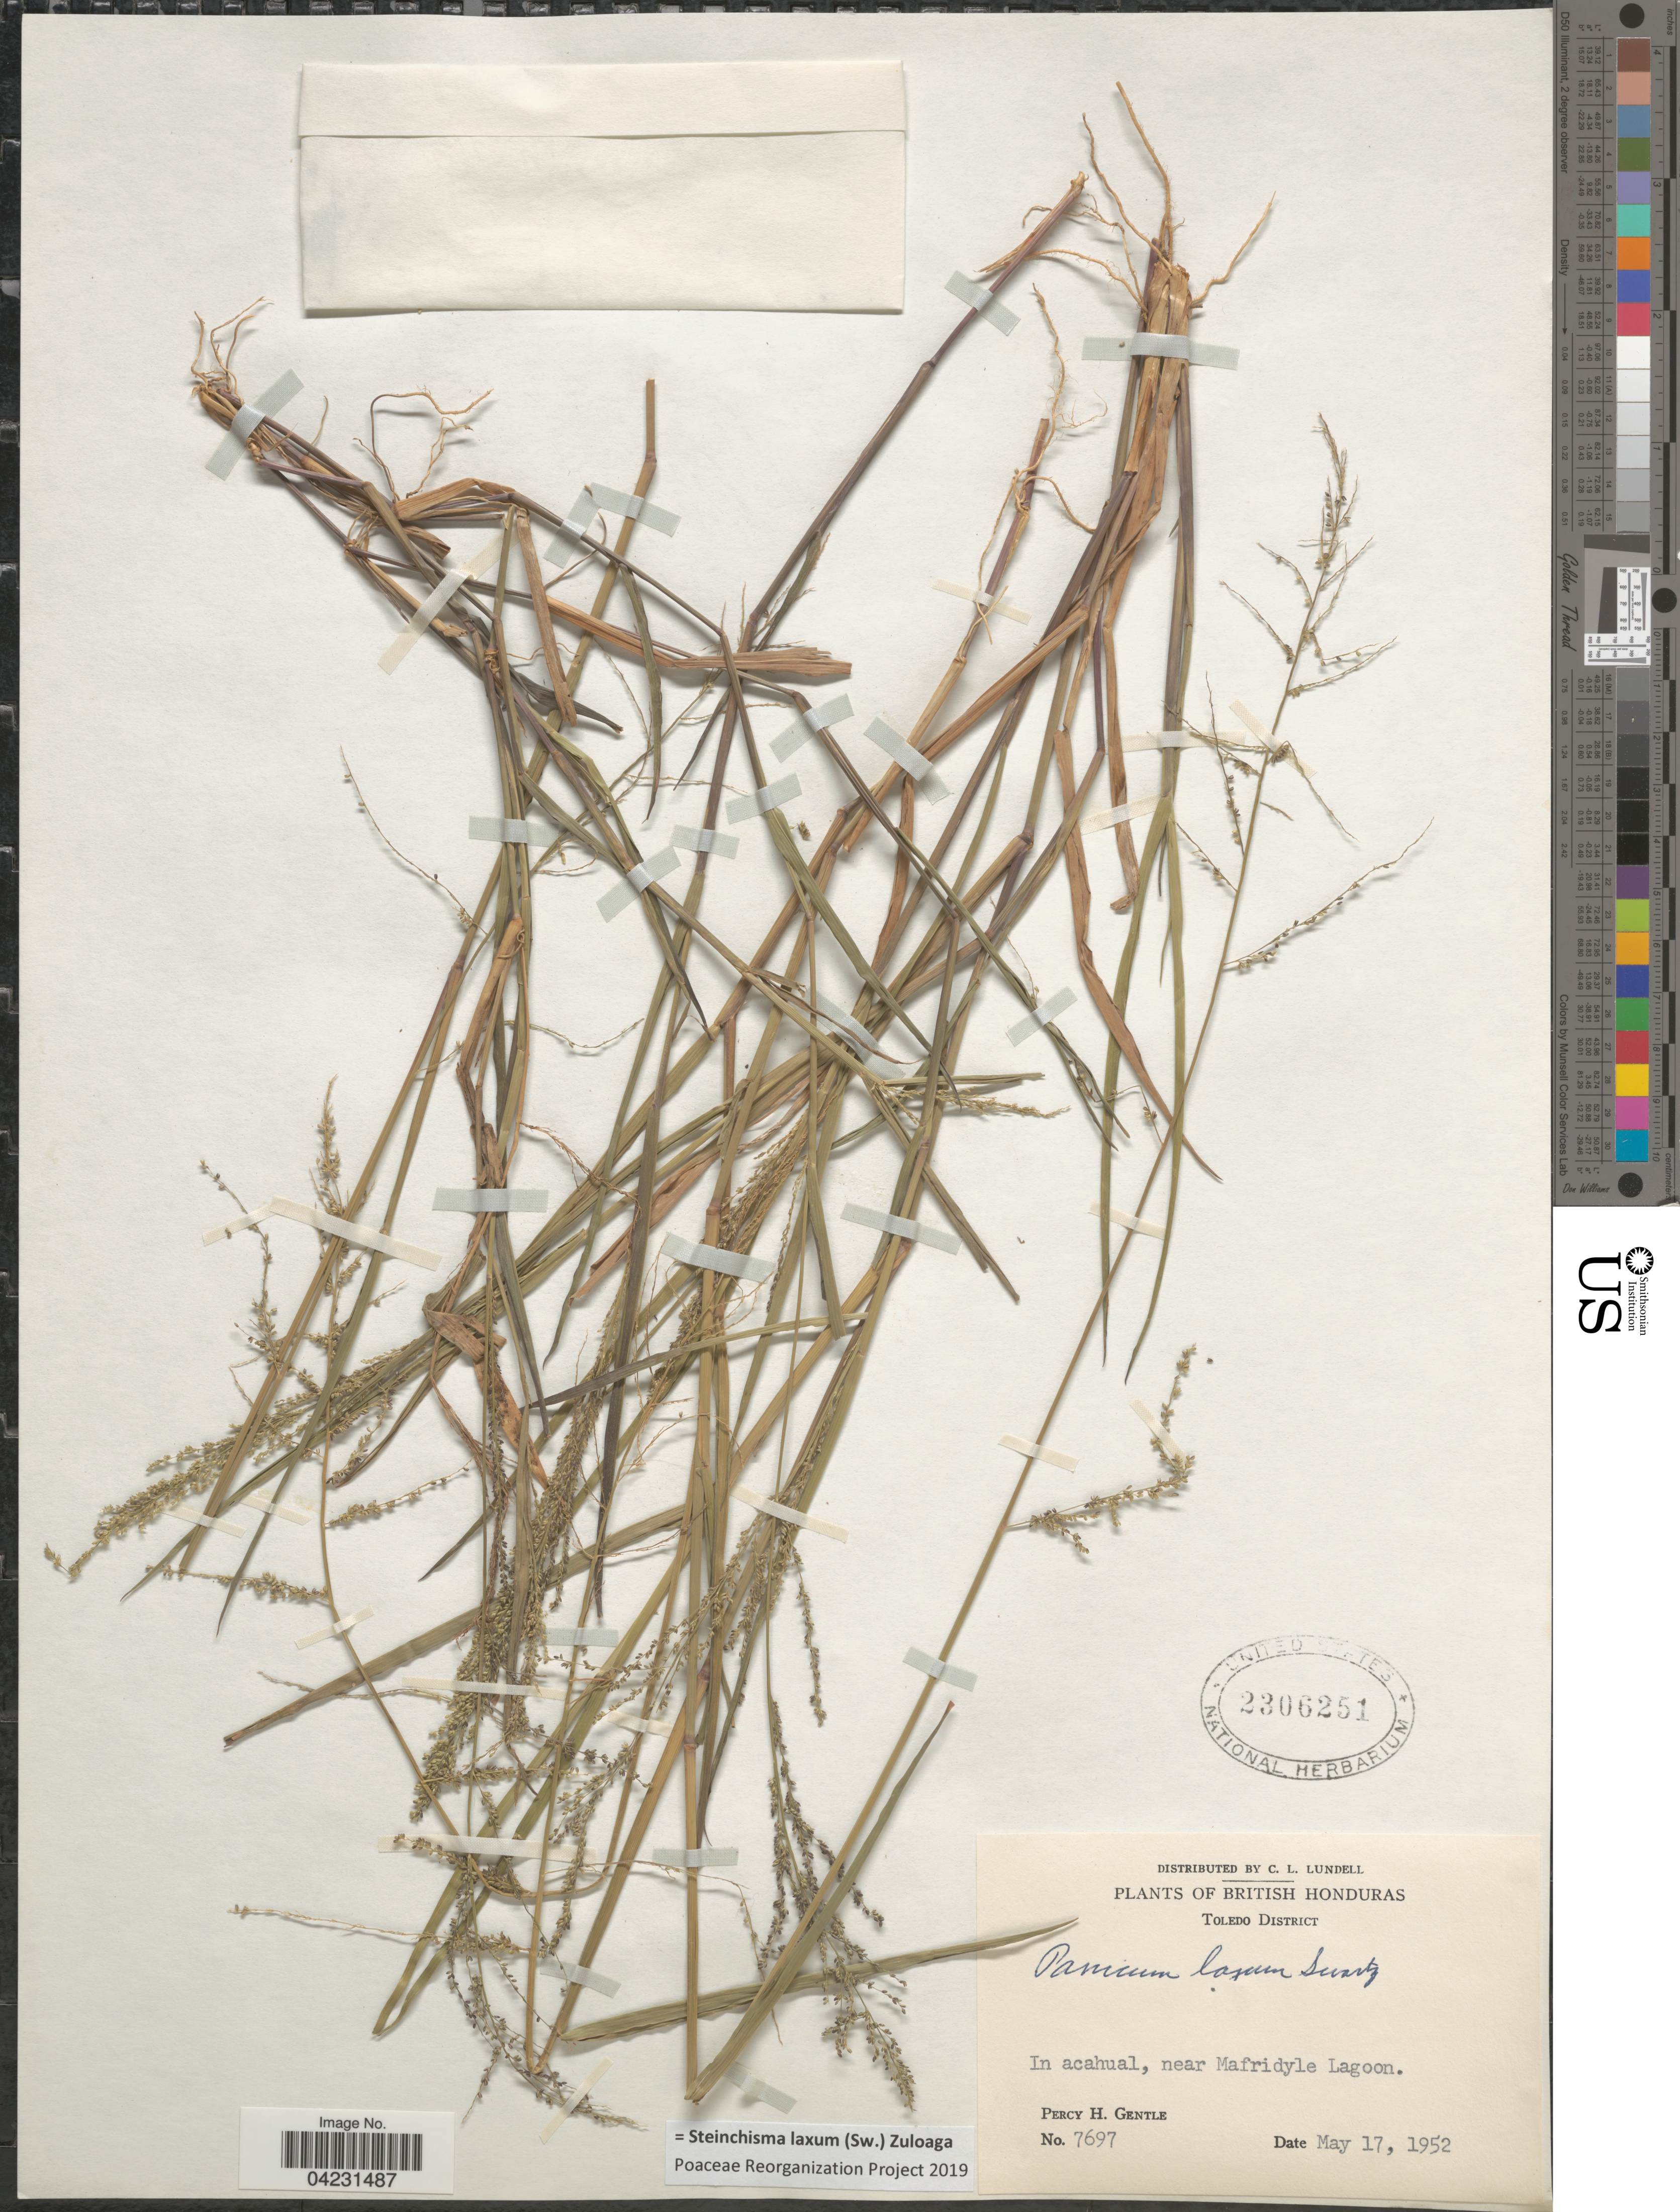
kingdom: Plantae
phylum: Tracheophyta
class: Liliopsida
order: Poales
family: Poaceae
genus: Steinchisma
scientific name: Steinchisma laxum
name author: (Sw.) Zuloaga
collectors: P. H. Gentle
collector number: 7697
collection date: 1952-05-17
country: Belize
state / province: Toledo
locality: British Honduras. Toledo District. In acahual, near Mafridyle Lagoon.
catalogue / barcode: US 2306251